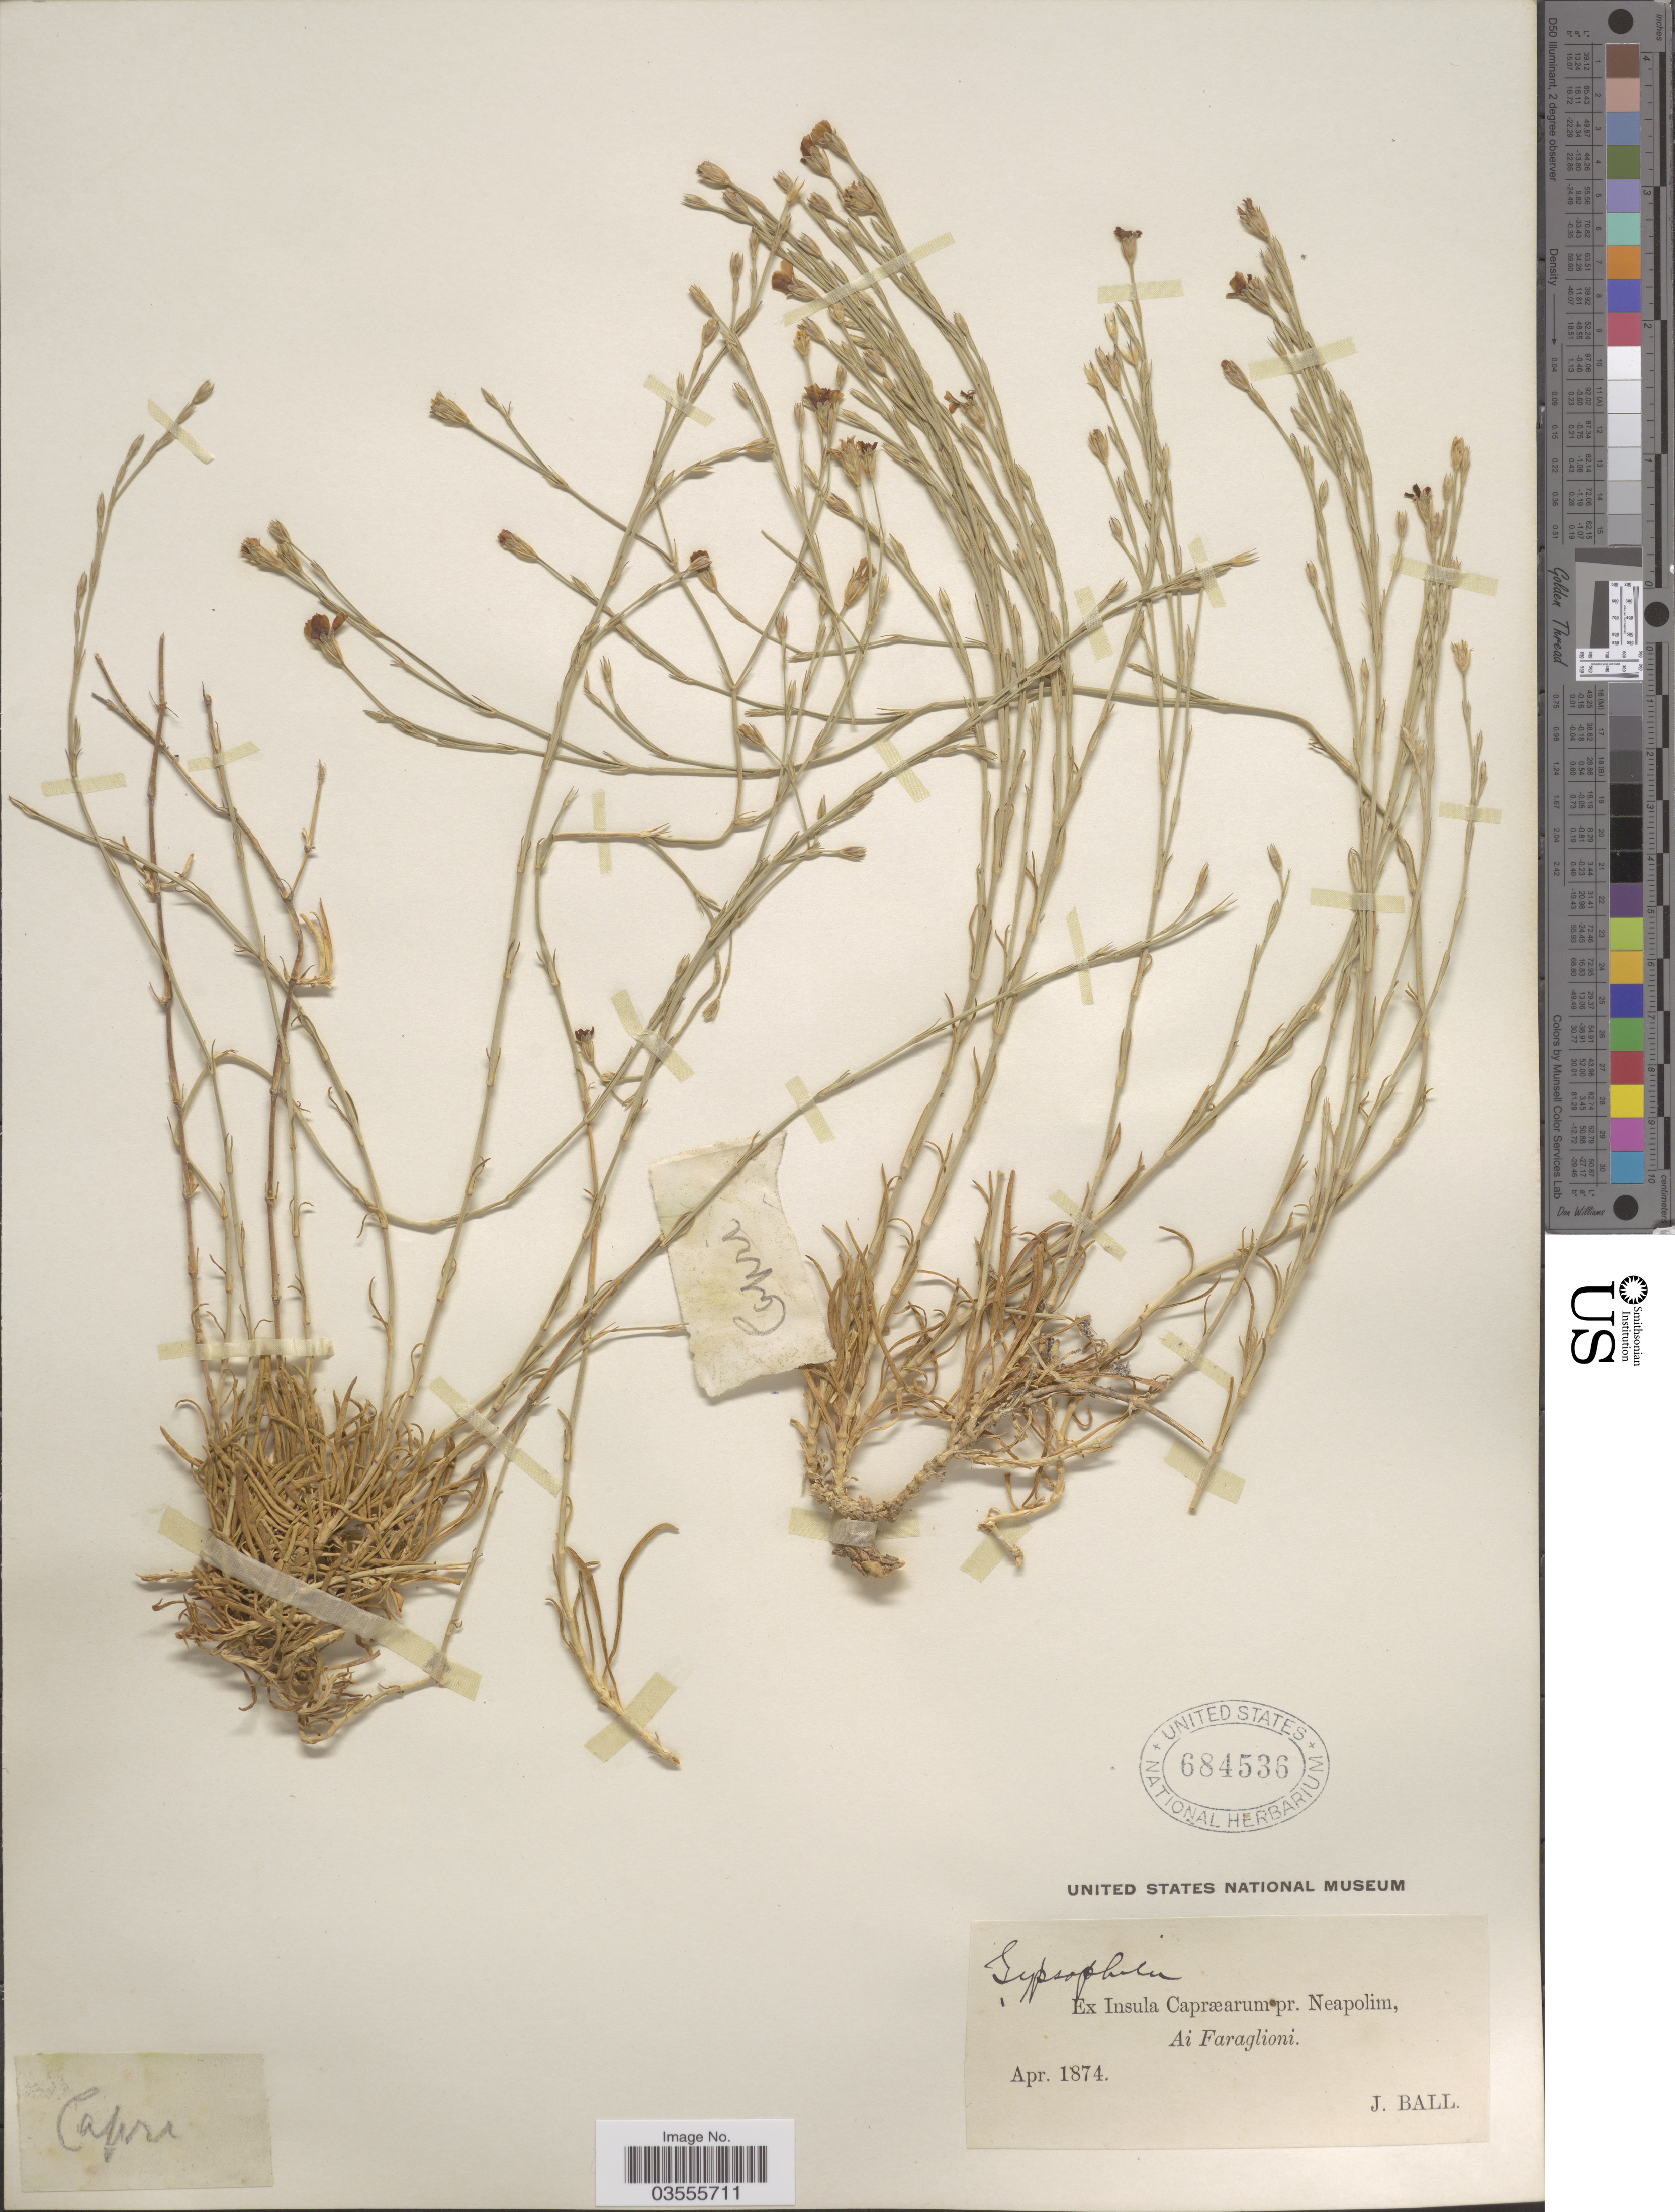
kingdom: Plantae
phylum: Tracheophyta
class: Magnoliopsida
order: Caryophyllales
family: Caryophyllaceae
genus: Petrorhagia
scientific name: Petrorhagia saxifraga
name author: (L.) Link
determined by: Rabeler, R. K.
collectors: J. Ball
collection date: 1874-04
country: Italy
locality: Ex Insula Capræarum pr. Neapolim, Ai Faraglioni.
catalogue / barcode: US 684536